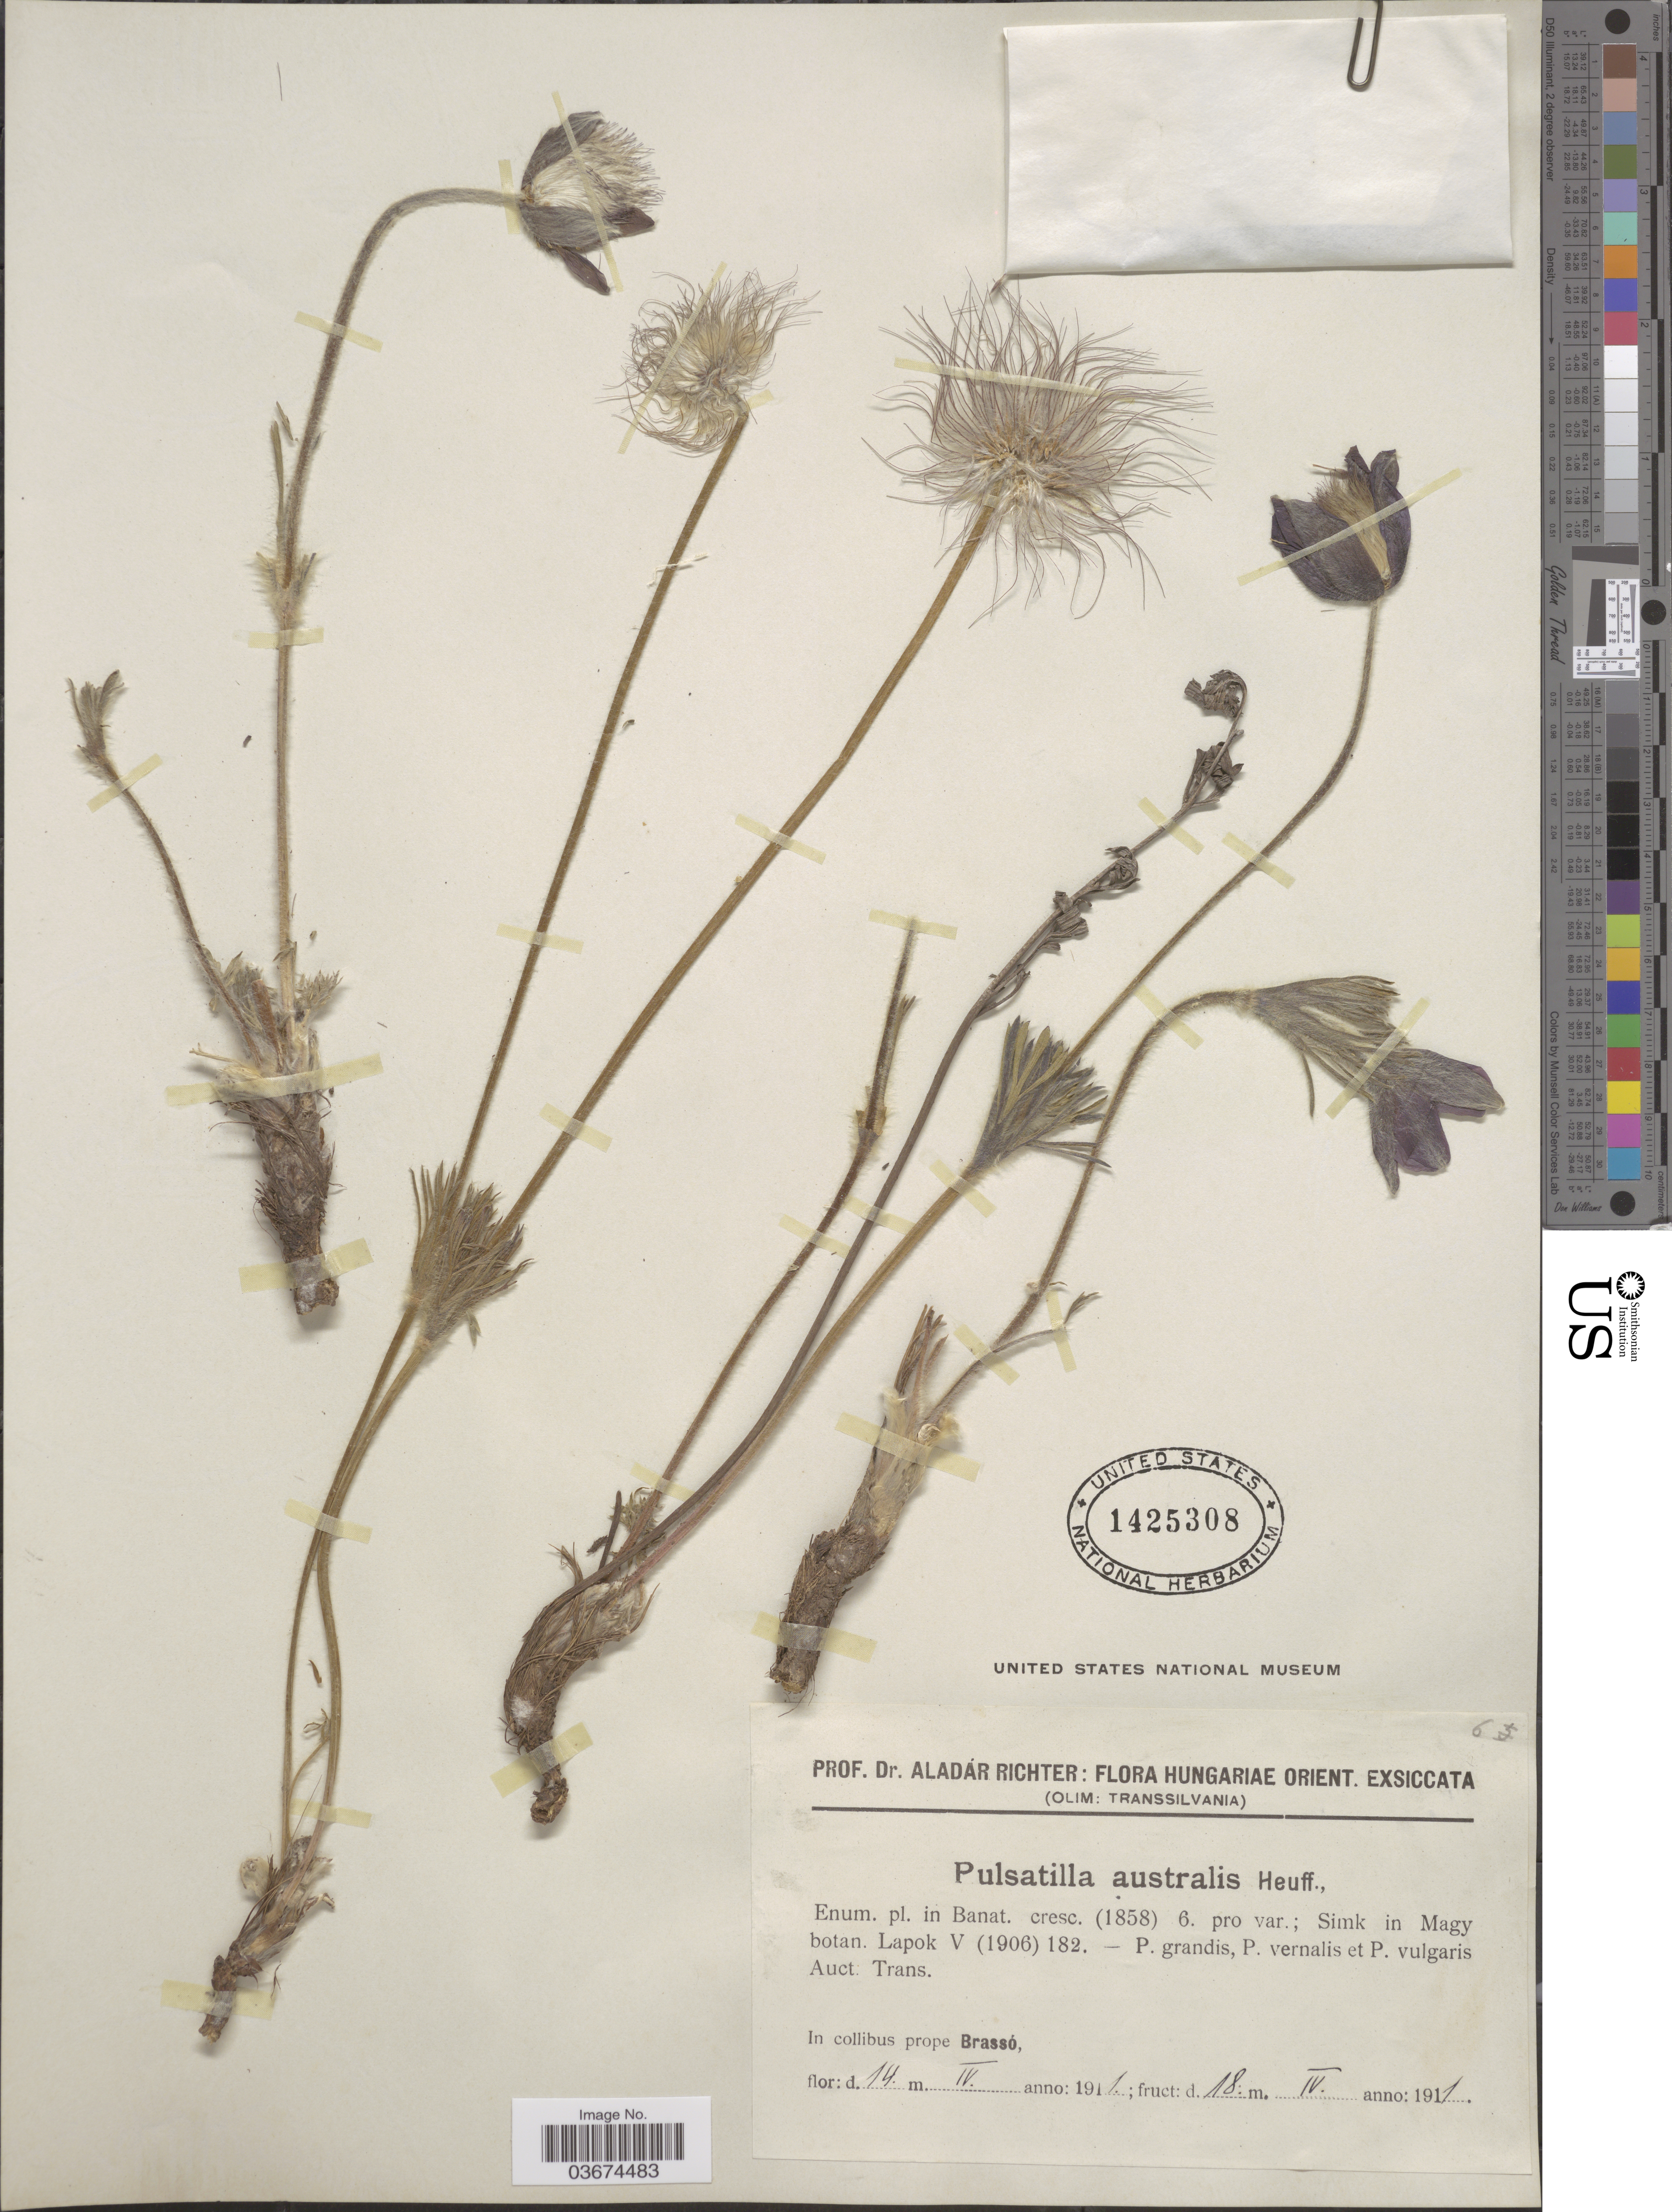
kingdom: Plantae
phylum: Tracheophyta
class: Magnoliopsida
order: Ranunculales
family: Ranunculaceae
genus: Pulsatilla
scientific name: Pulsatilla australis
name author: (Heuff.) Soó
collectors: A. Richter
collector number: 6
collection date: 1911-04-14/1911-04-18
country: Hungary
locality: Hungariae Orient. (Olim: Transsilvania). In collibus prope Brassó.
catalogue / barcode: US 1425308